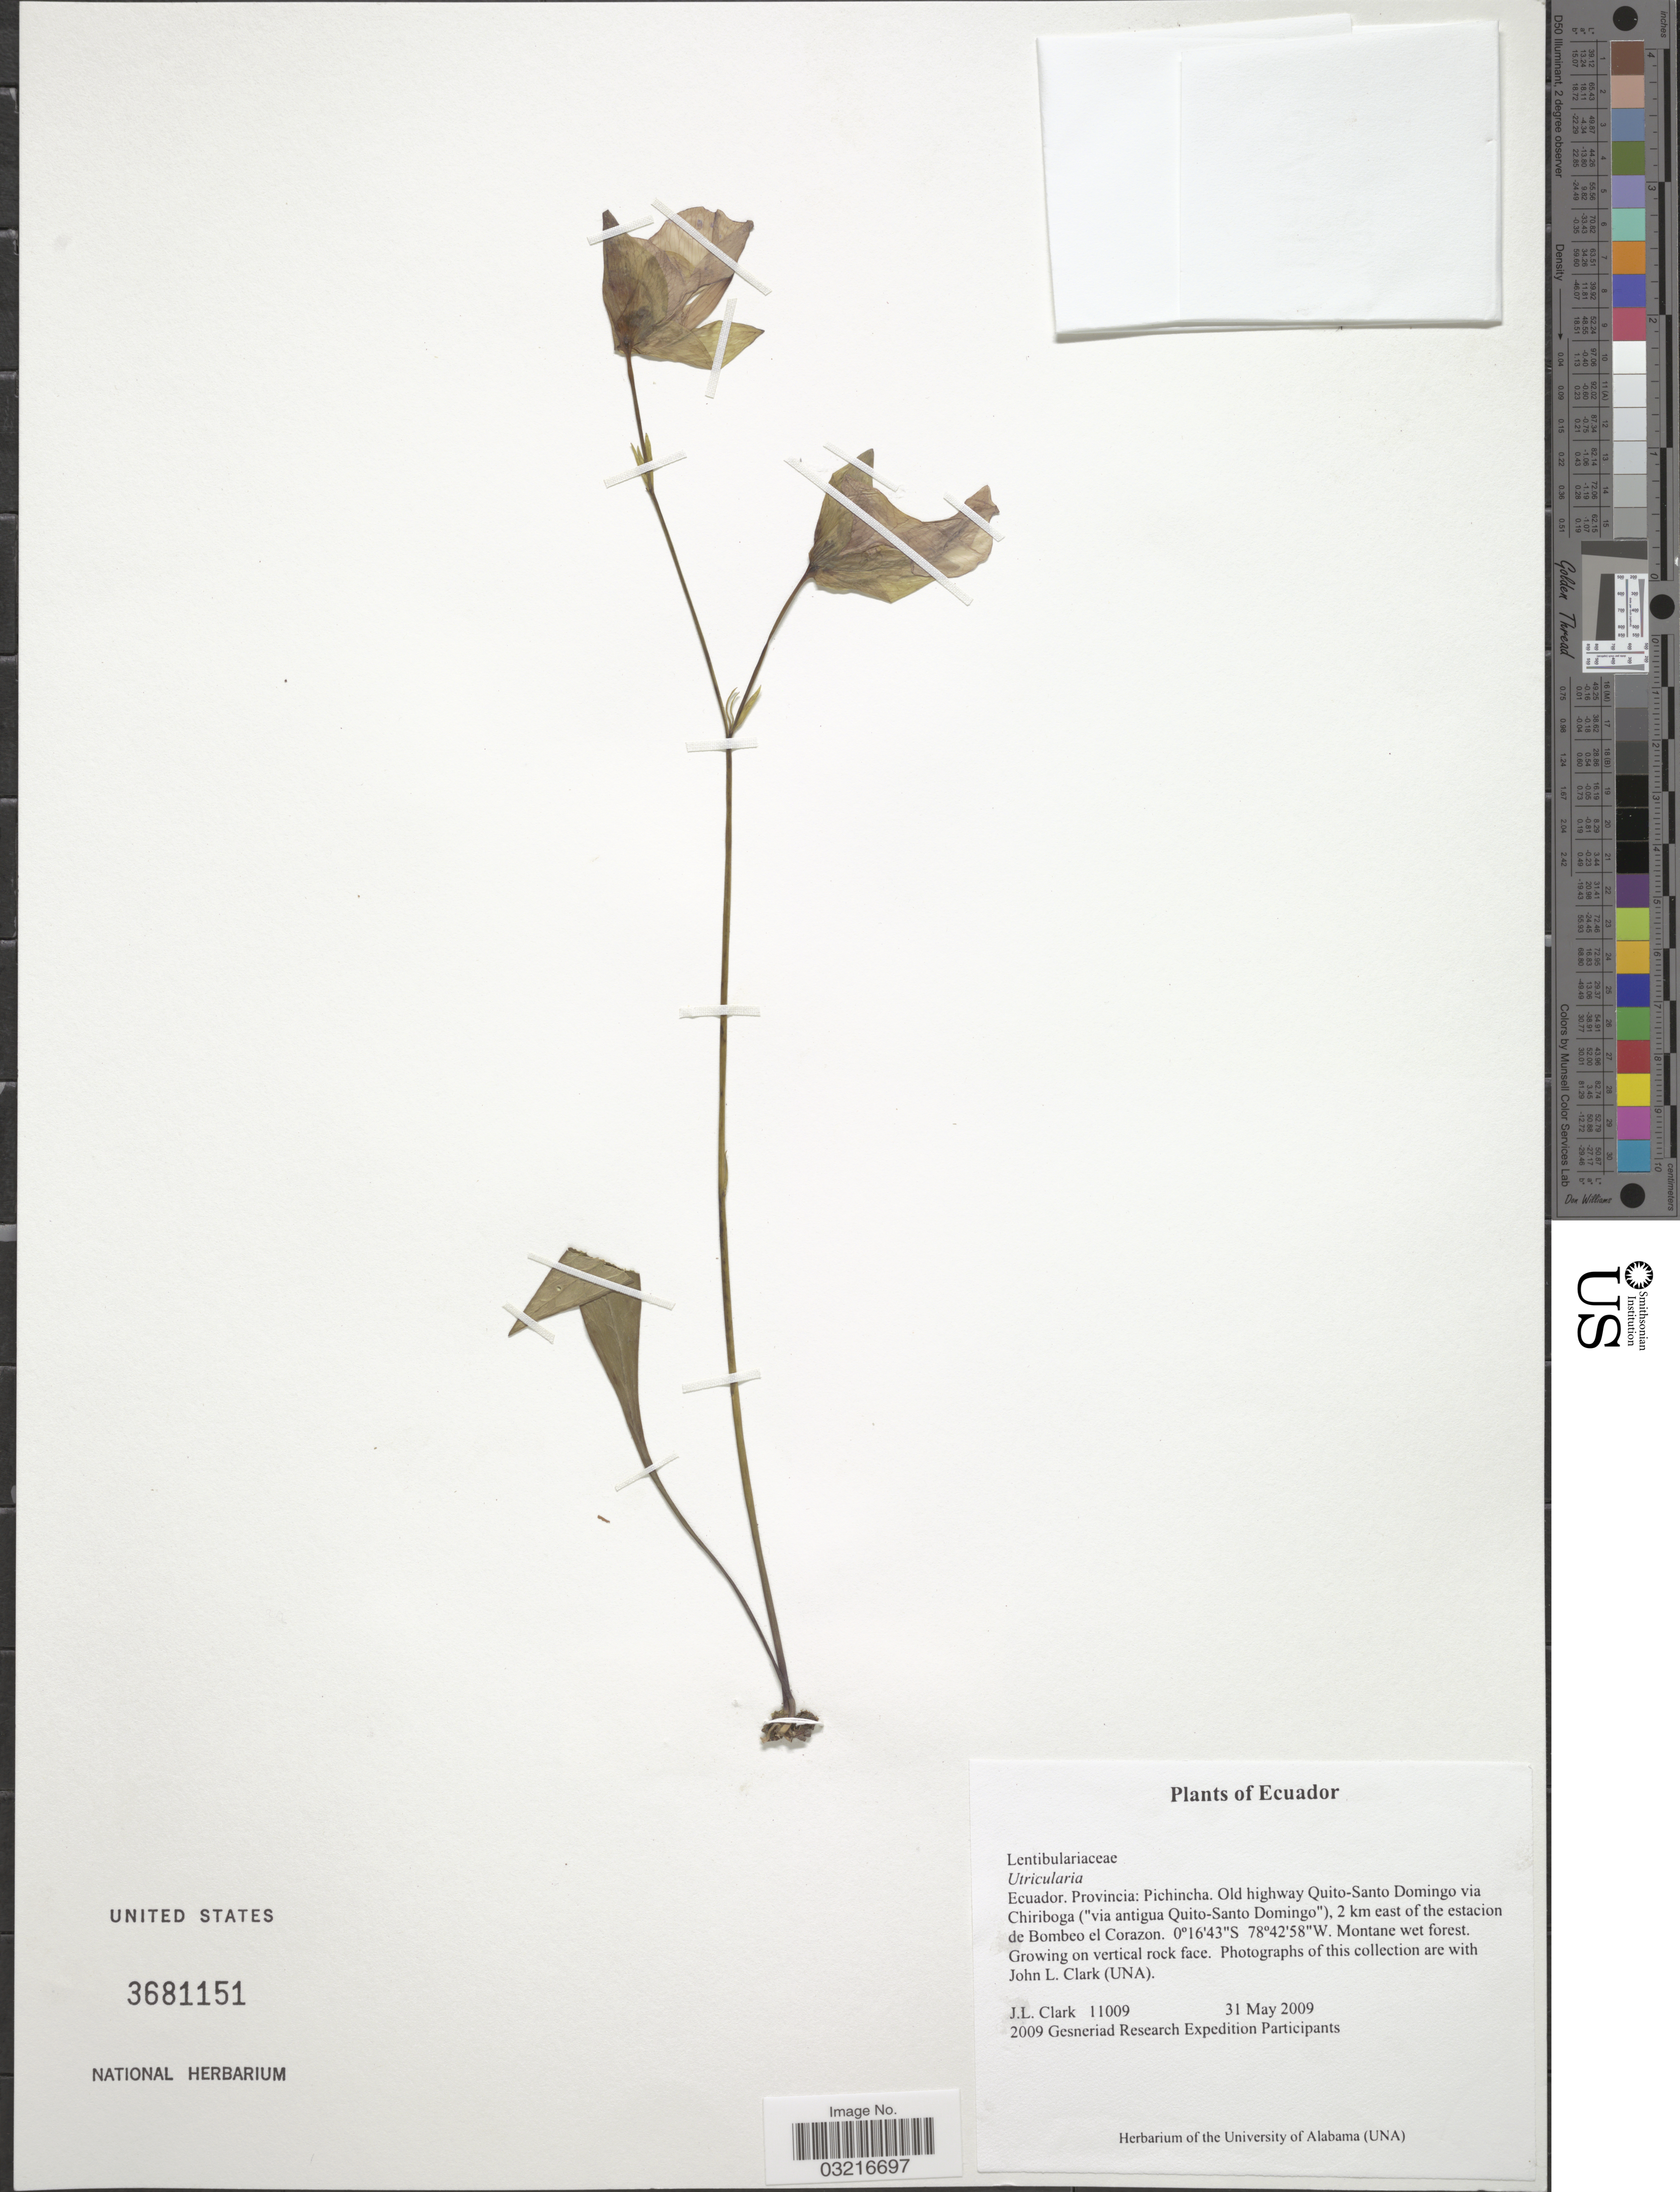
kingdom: Plantae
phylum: Tracheophyta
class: Magnoliopsida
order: Lamiales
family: Lentibulariaceae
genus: Utricularia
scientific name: Utricularia sp.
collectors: J. L. Clark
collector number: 11009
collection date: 2009-05-31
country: Ecuador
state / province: Pichincha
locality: Old highway Quito-Santo Domingo via Chiriboga ("via antigua Quito-Santo Domingo"), 2 km east of the estacion de Bombeo el Corazon.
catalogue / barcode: US 3681151